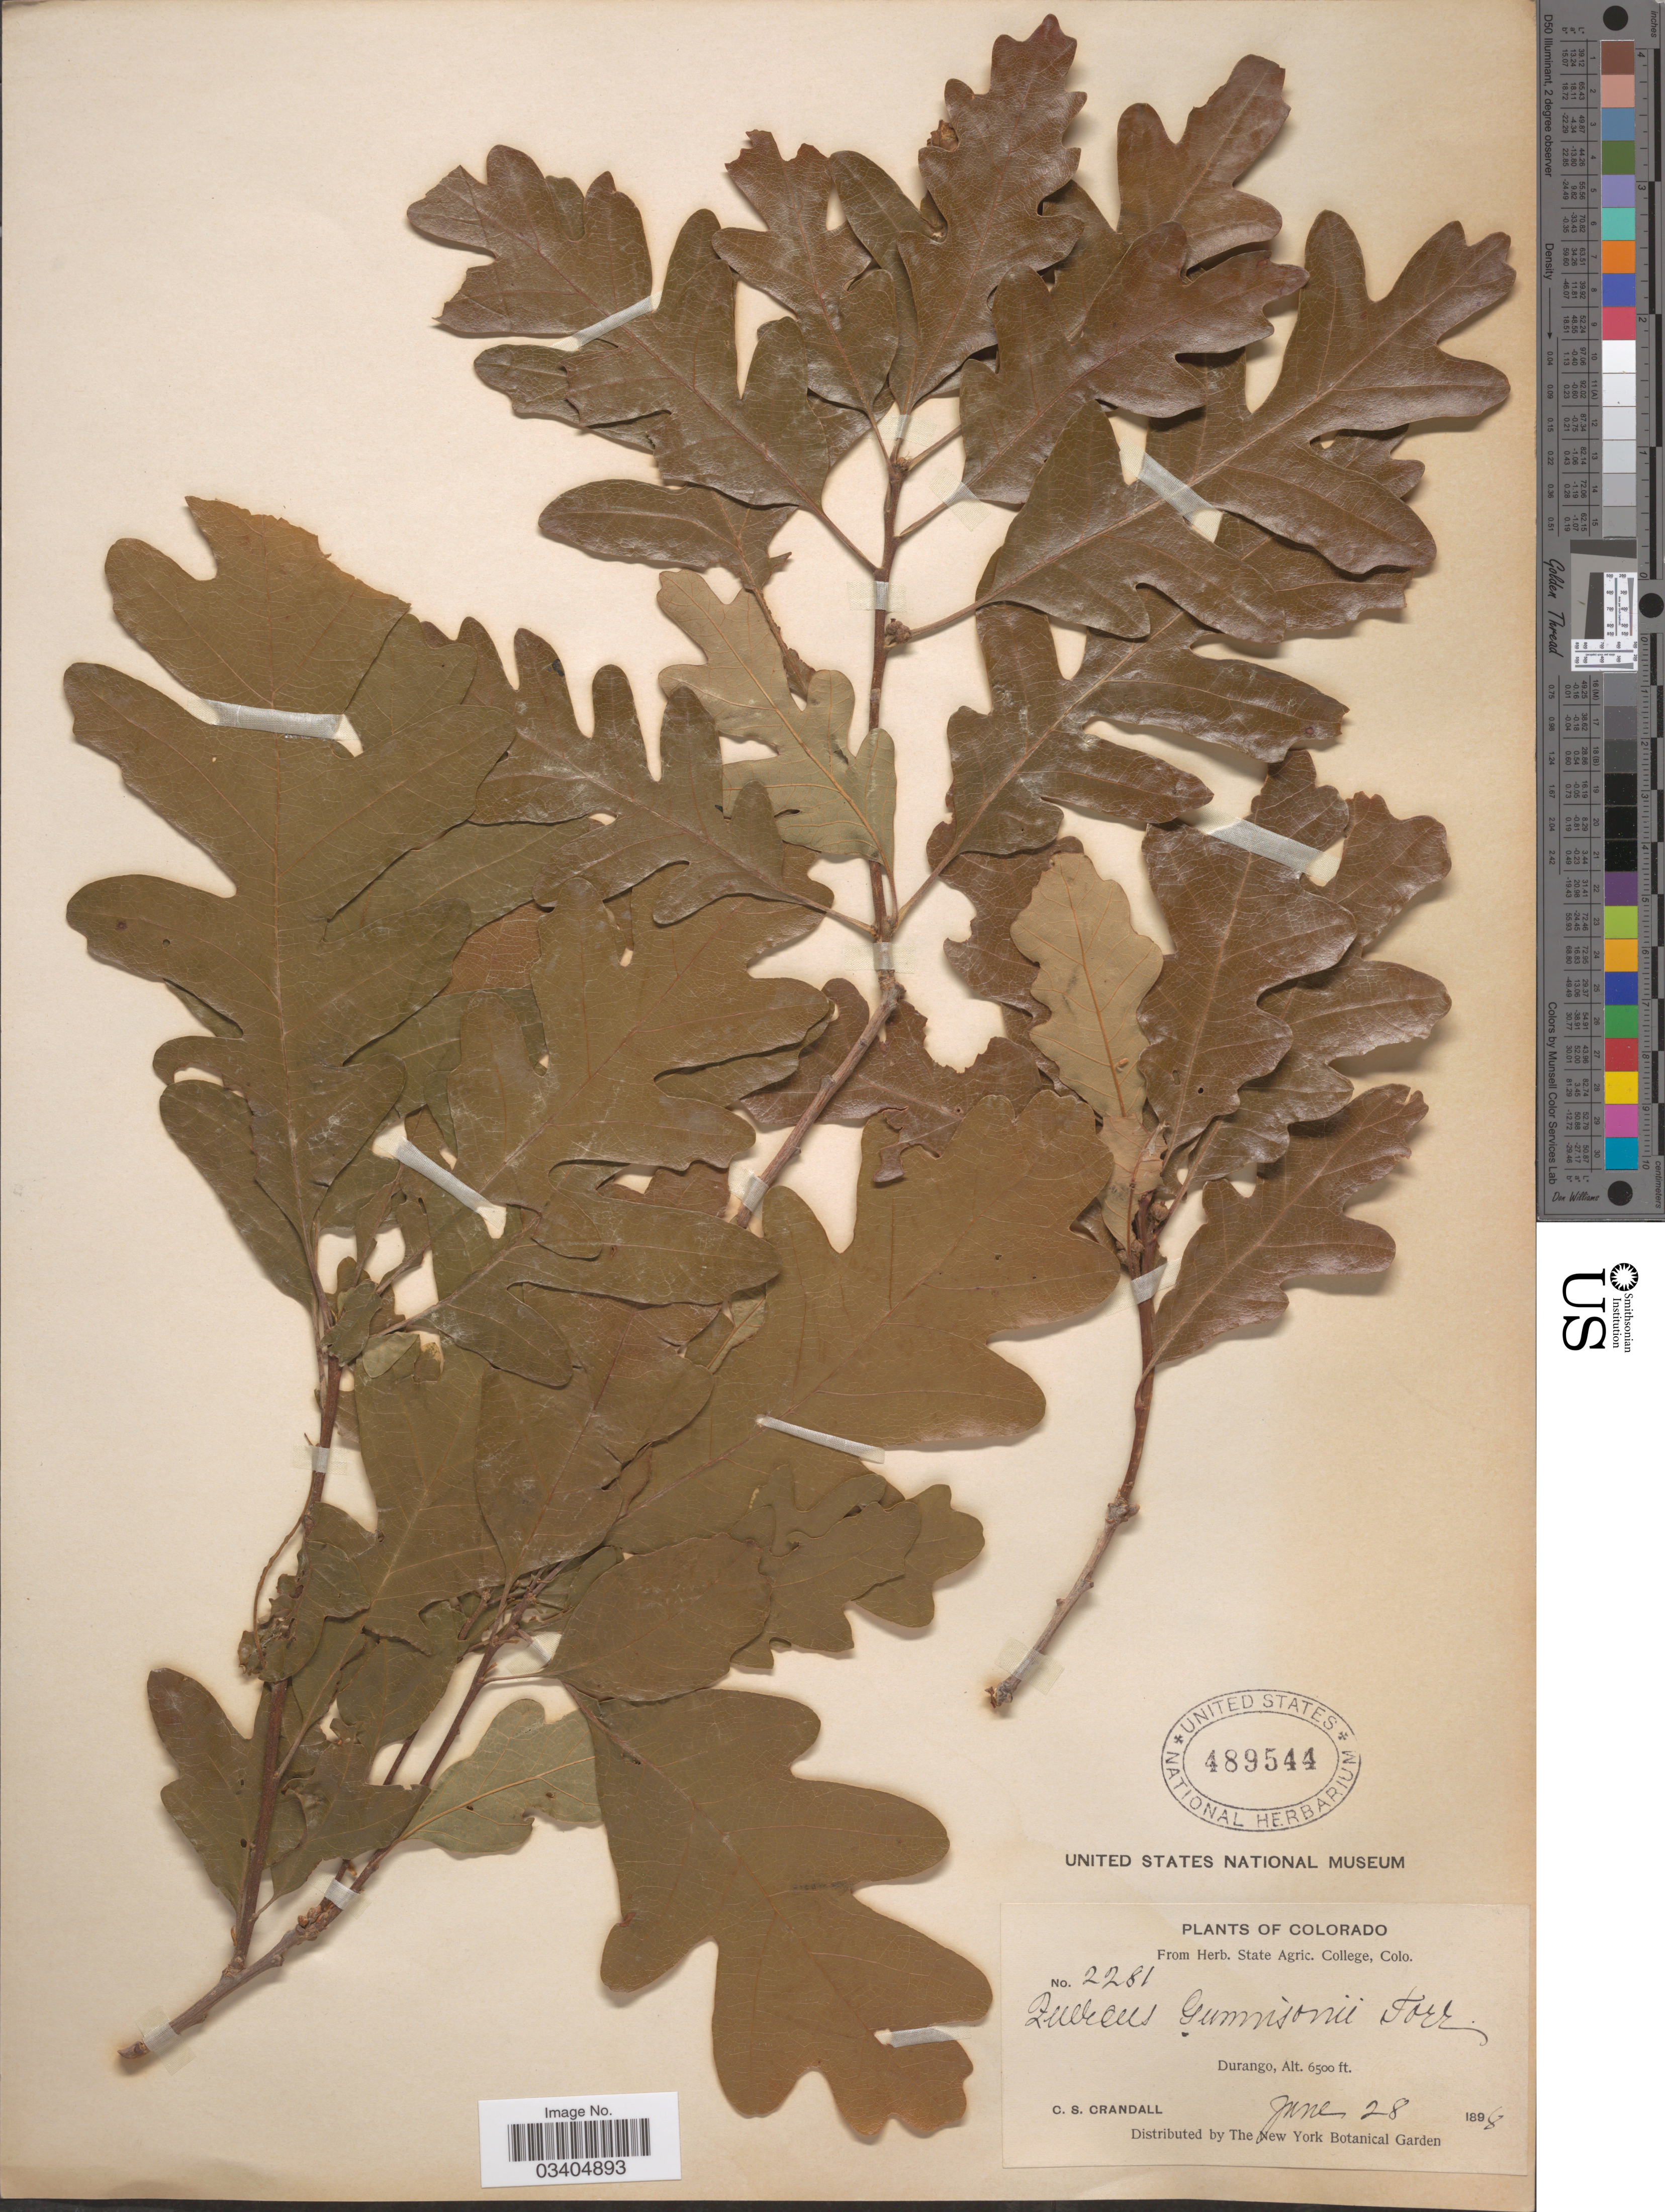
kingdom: Plantae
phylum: Tracheophyta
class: Magnoliopsida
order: Fagales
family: Fagaceae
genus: Quercus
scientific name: Quercus gambelii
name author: Nutt.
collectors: C. Crandall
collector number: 2281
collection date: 1898-06-28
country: United States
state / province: Colorado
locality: Durango.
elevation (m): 1981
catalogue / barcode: US 489544